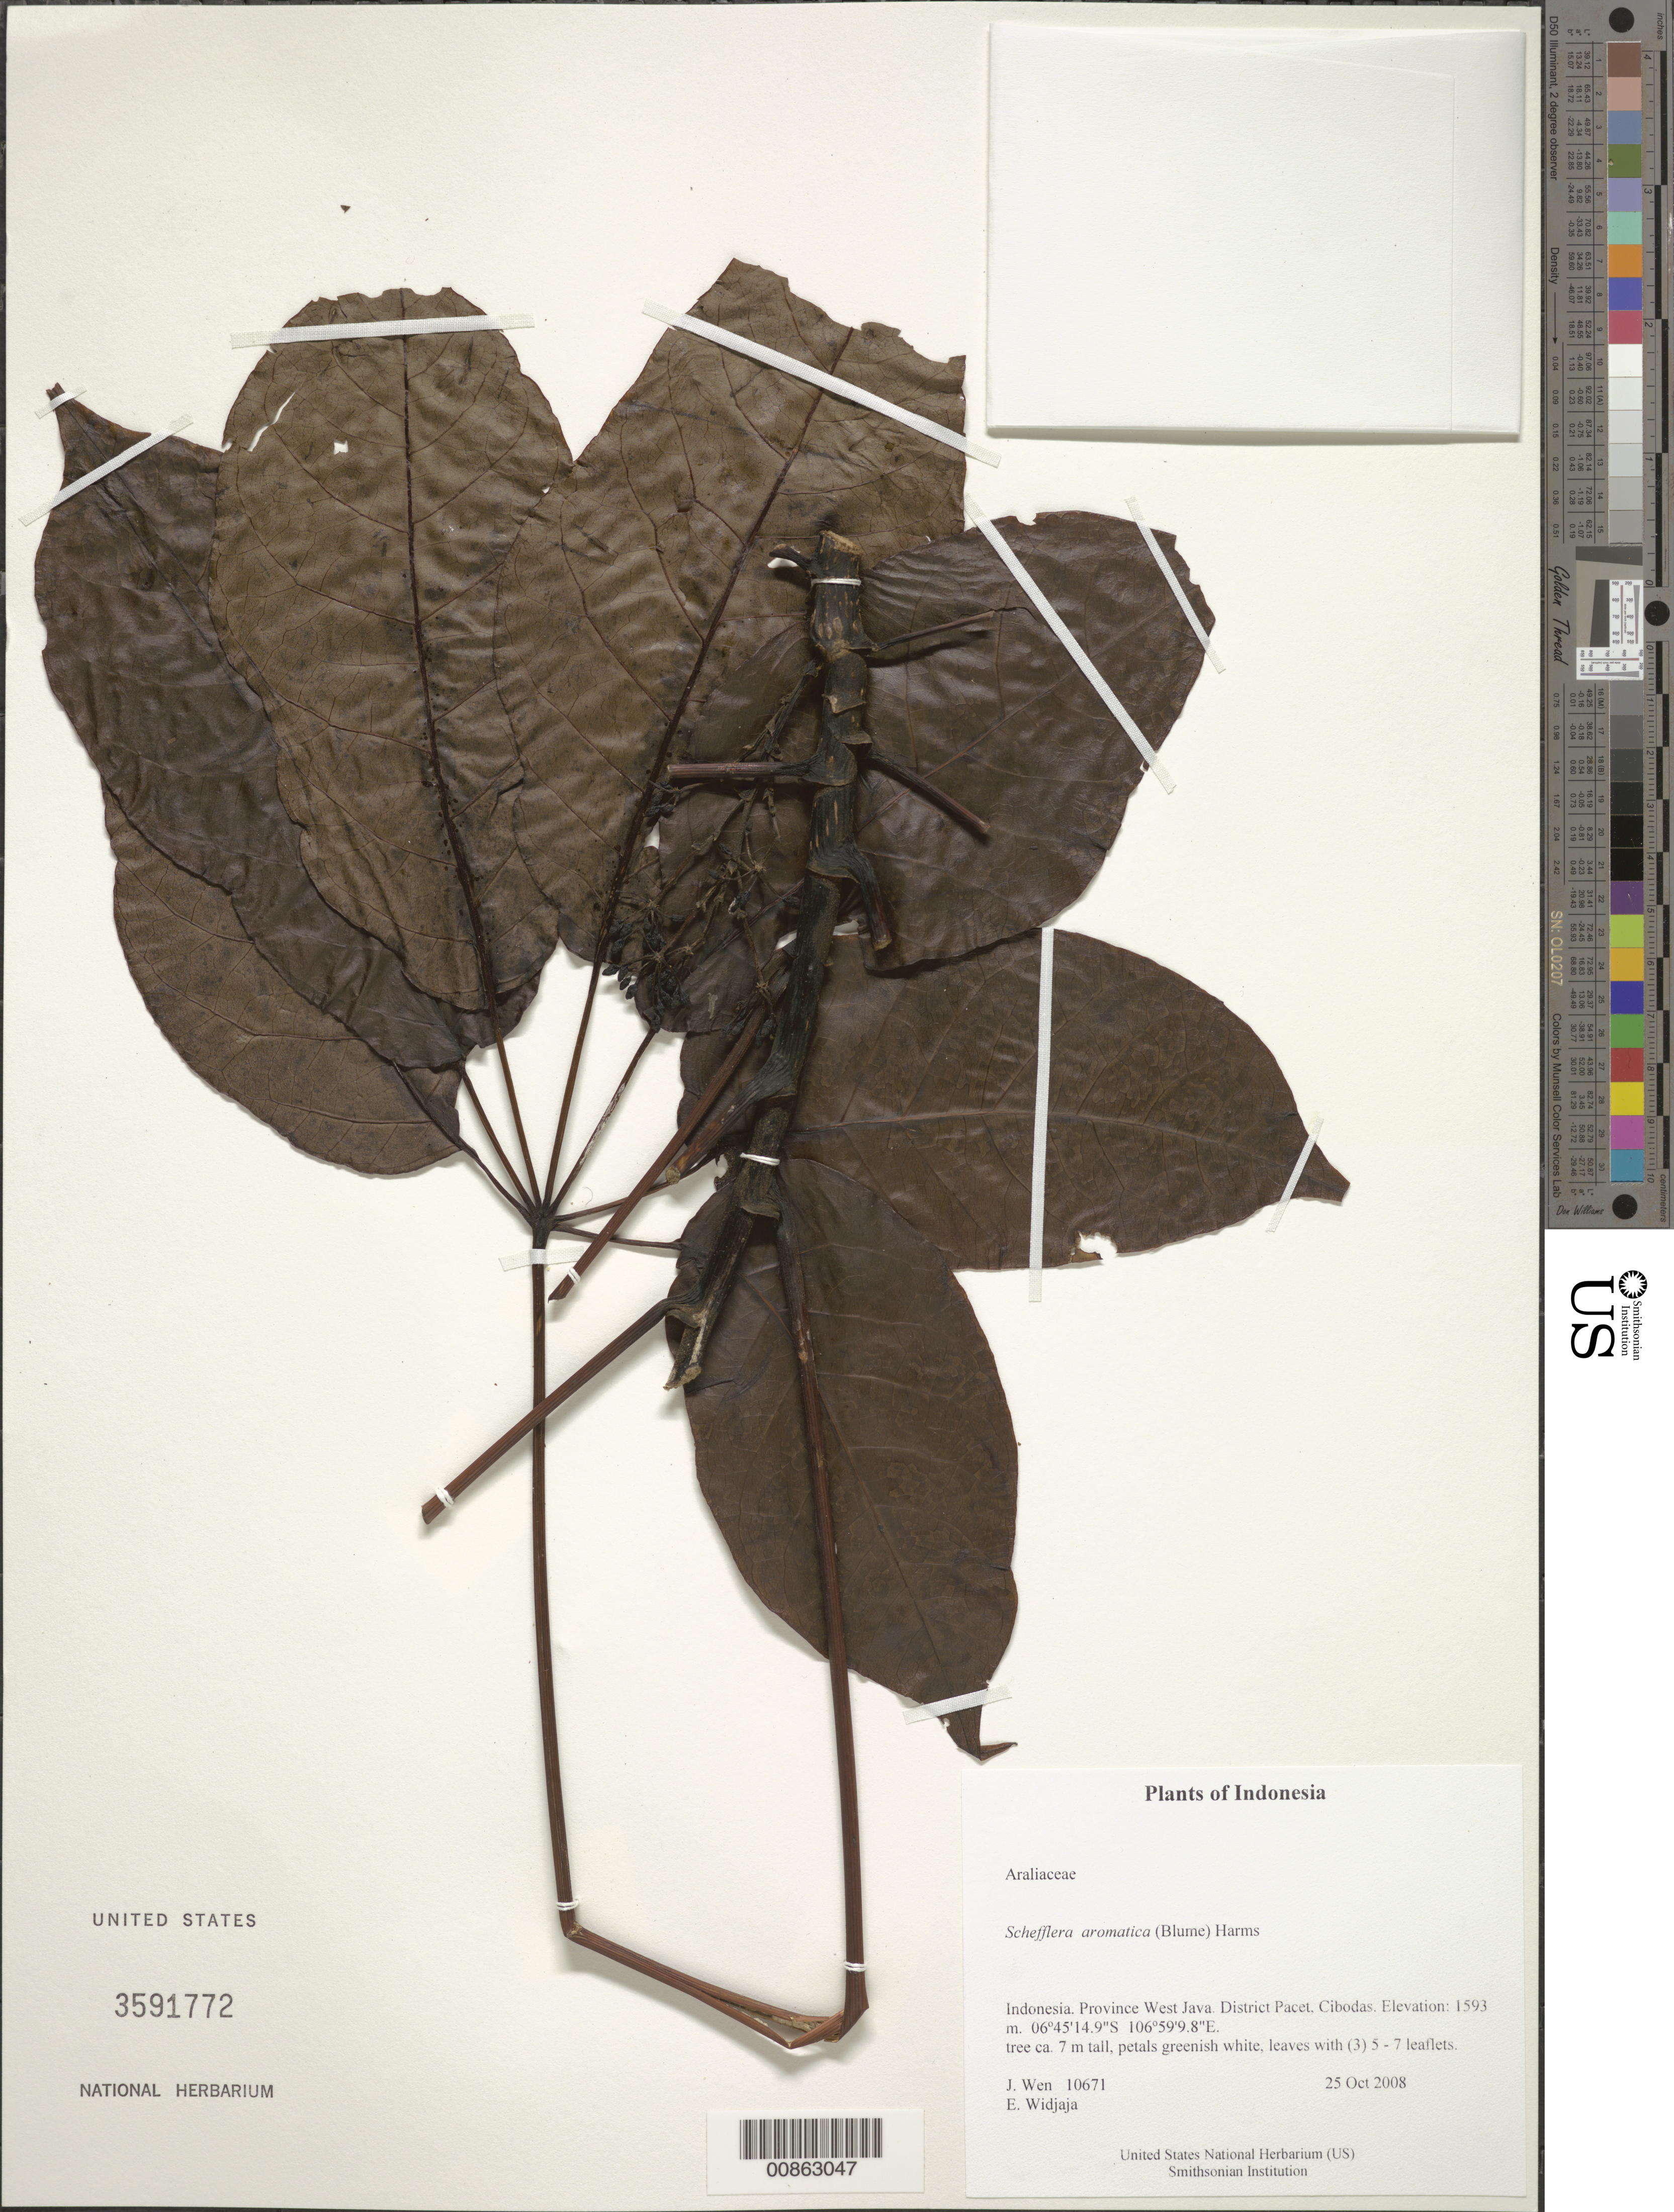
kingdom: Plantae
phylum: Tracheophyta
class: Magnoliopsida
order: Apiales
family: Araliaceae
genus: Heptapleurum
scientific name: Heptapleurum aromaticum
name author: (Blume) Boerl.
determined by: Wagner, W. L., (BOT), Smithsonian Institution - National Museum of Natural History (UNITED STATES)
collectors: J. Wen & E. A. Widjaja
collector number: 10671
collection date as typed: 25 Oct 2008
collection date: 2008-10-25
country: Indonesia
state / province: Java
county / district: Jawa Barat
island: Java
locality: District Pacet, Cibodas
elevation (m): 1593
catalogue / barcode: US 3591772